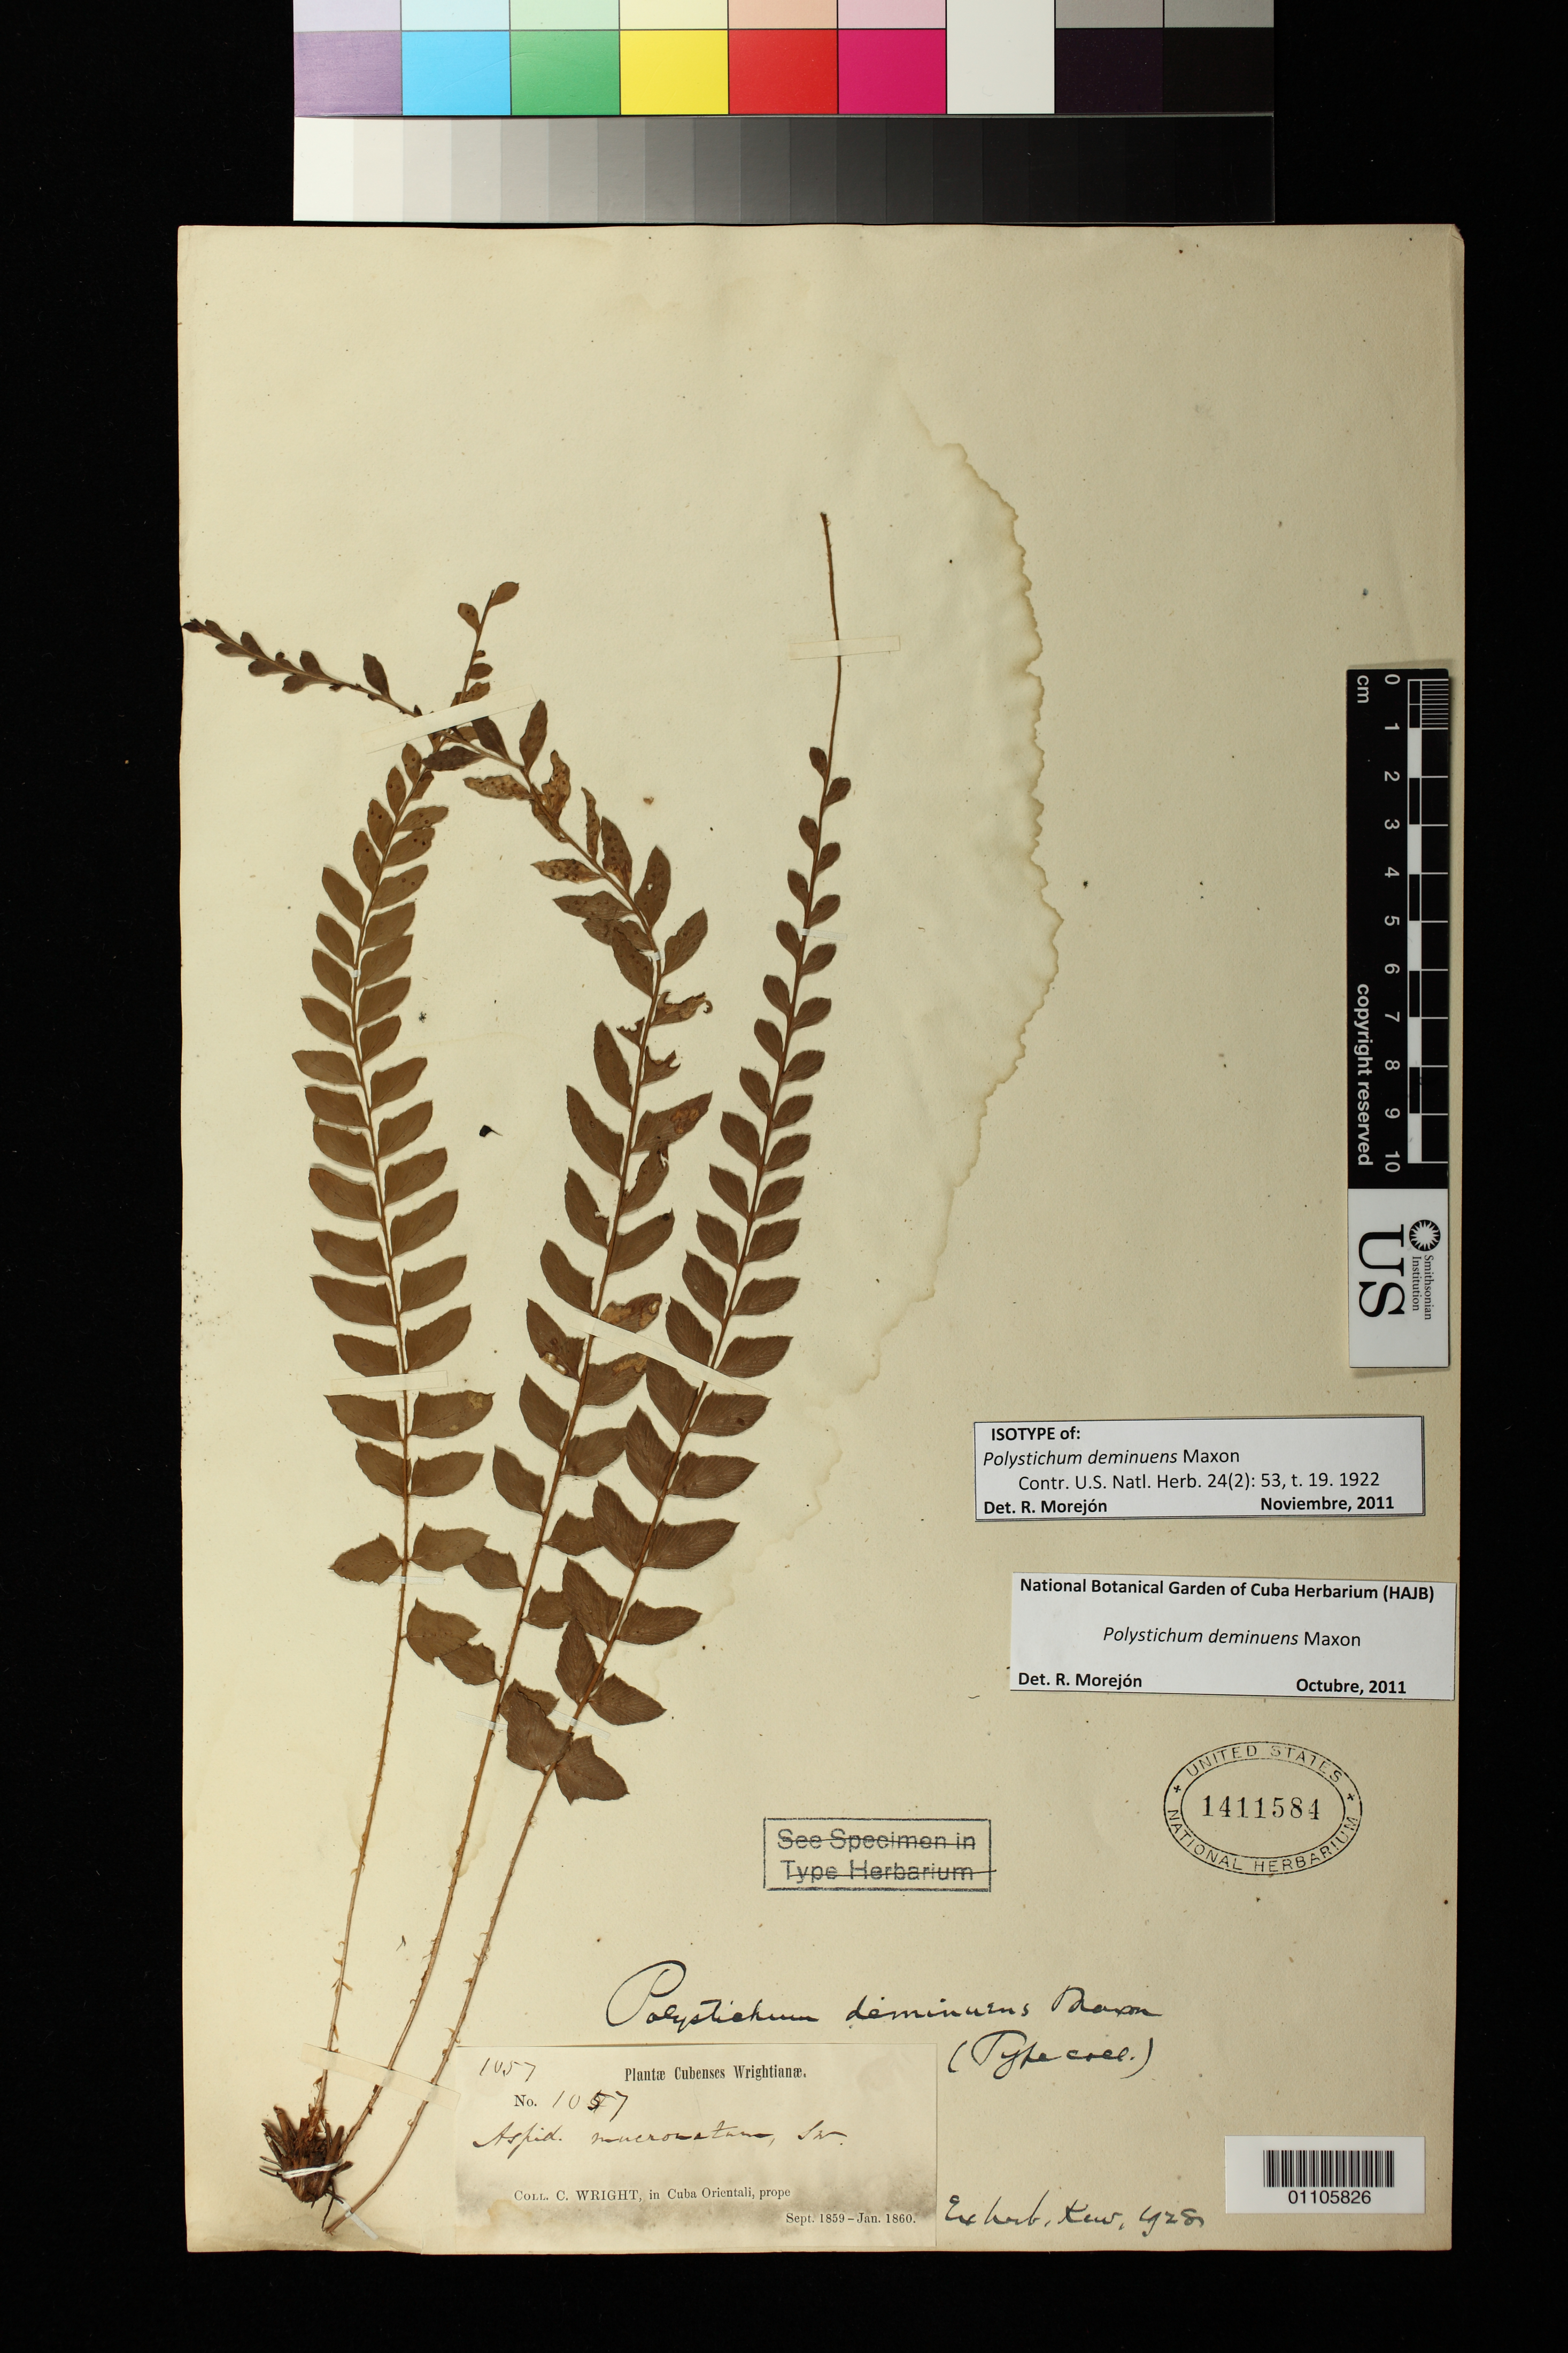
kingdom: Plantae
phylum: Tracheophyta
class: Polypodiopsida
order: Polypodiales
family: Dryopteridaceae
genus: Polystichum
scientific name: Polystichum deminuens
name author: Maxon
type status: Isotype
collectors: C. Wright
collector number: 1057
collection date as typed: Sep 1859 to -- Jan 1860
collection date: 1859-09/1860-01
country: Cuba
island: Greater Antilles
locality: In Cuba Orientali.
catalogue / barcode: US 1411584